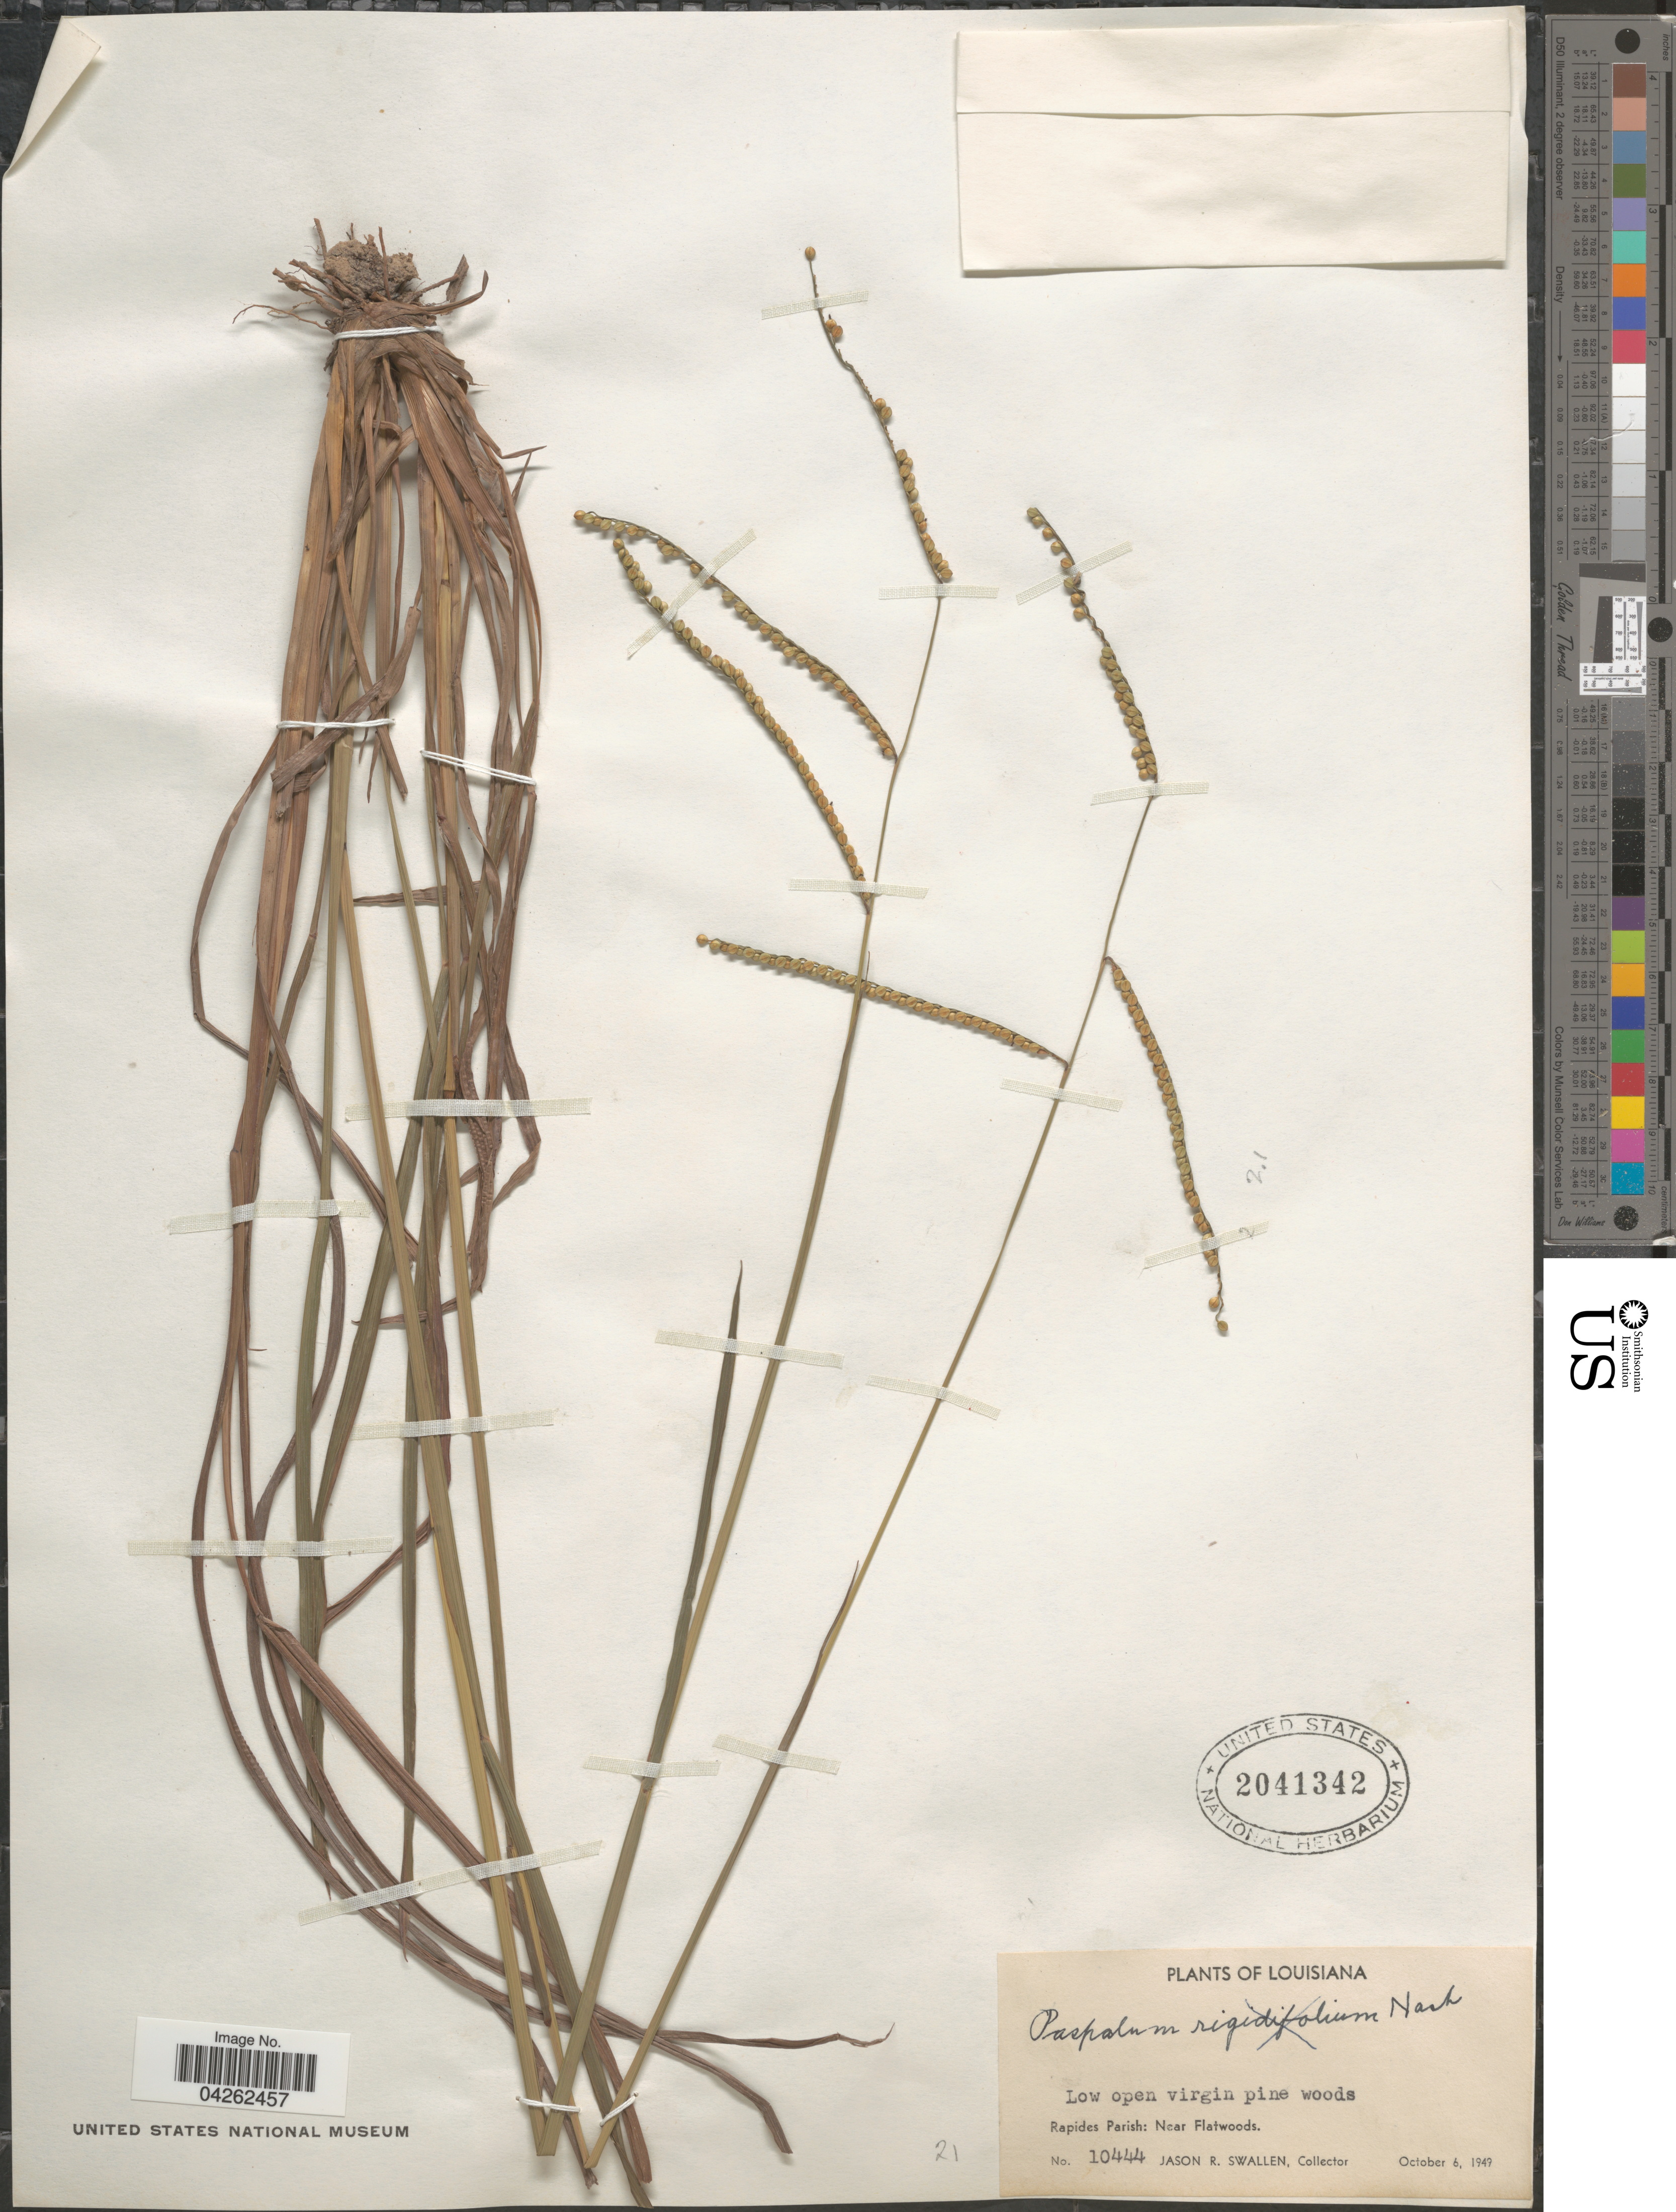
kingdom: Plantae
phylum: Tracheophyta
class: Liliopsida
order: Poales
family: Poaceae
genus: Paspalum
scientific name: Paspalum laeve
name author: Michx.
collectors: J. R. Swallen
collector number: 10444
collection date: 1949-10-06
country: United States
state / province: Louisiana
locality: Low open virgin pine woods. Rapides Parish: Near Flatwoods.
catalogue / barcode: US 2041342